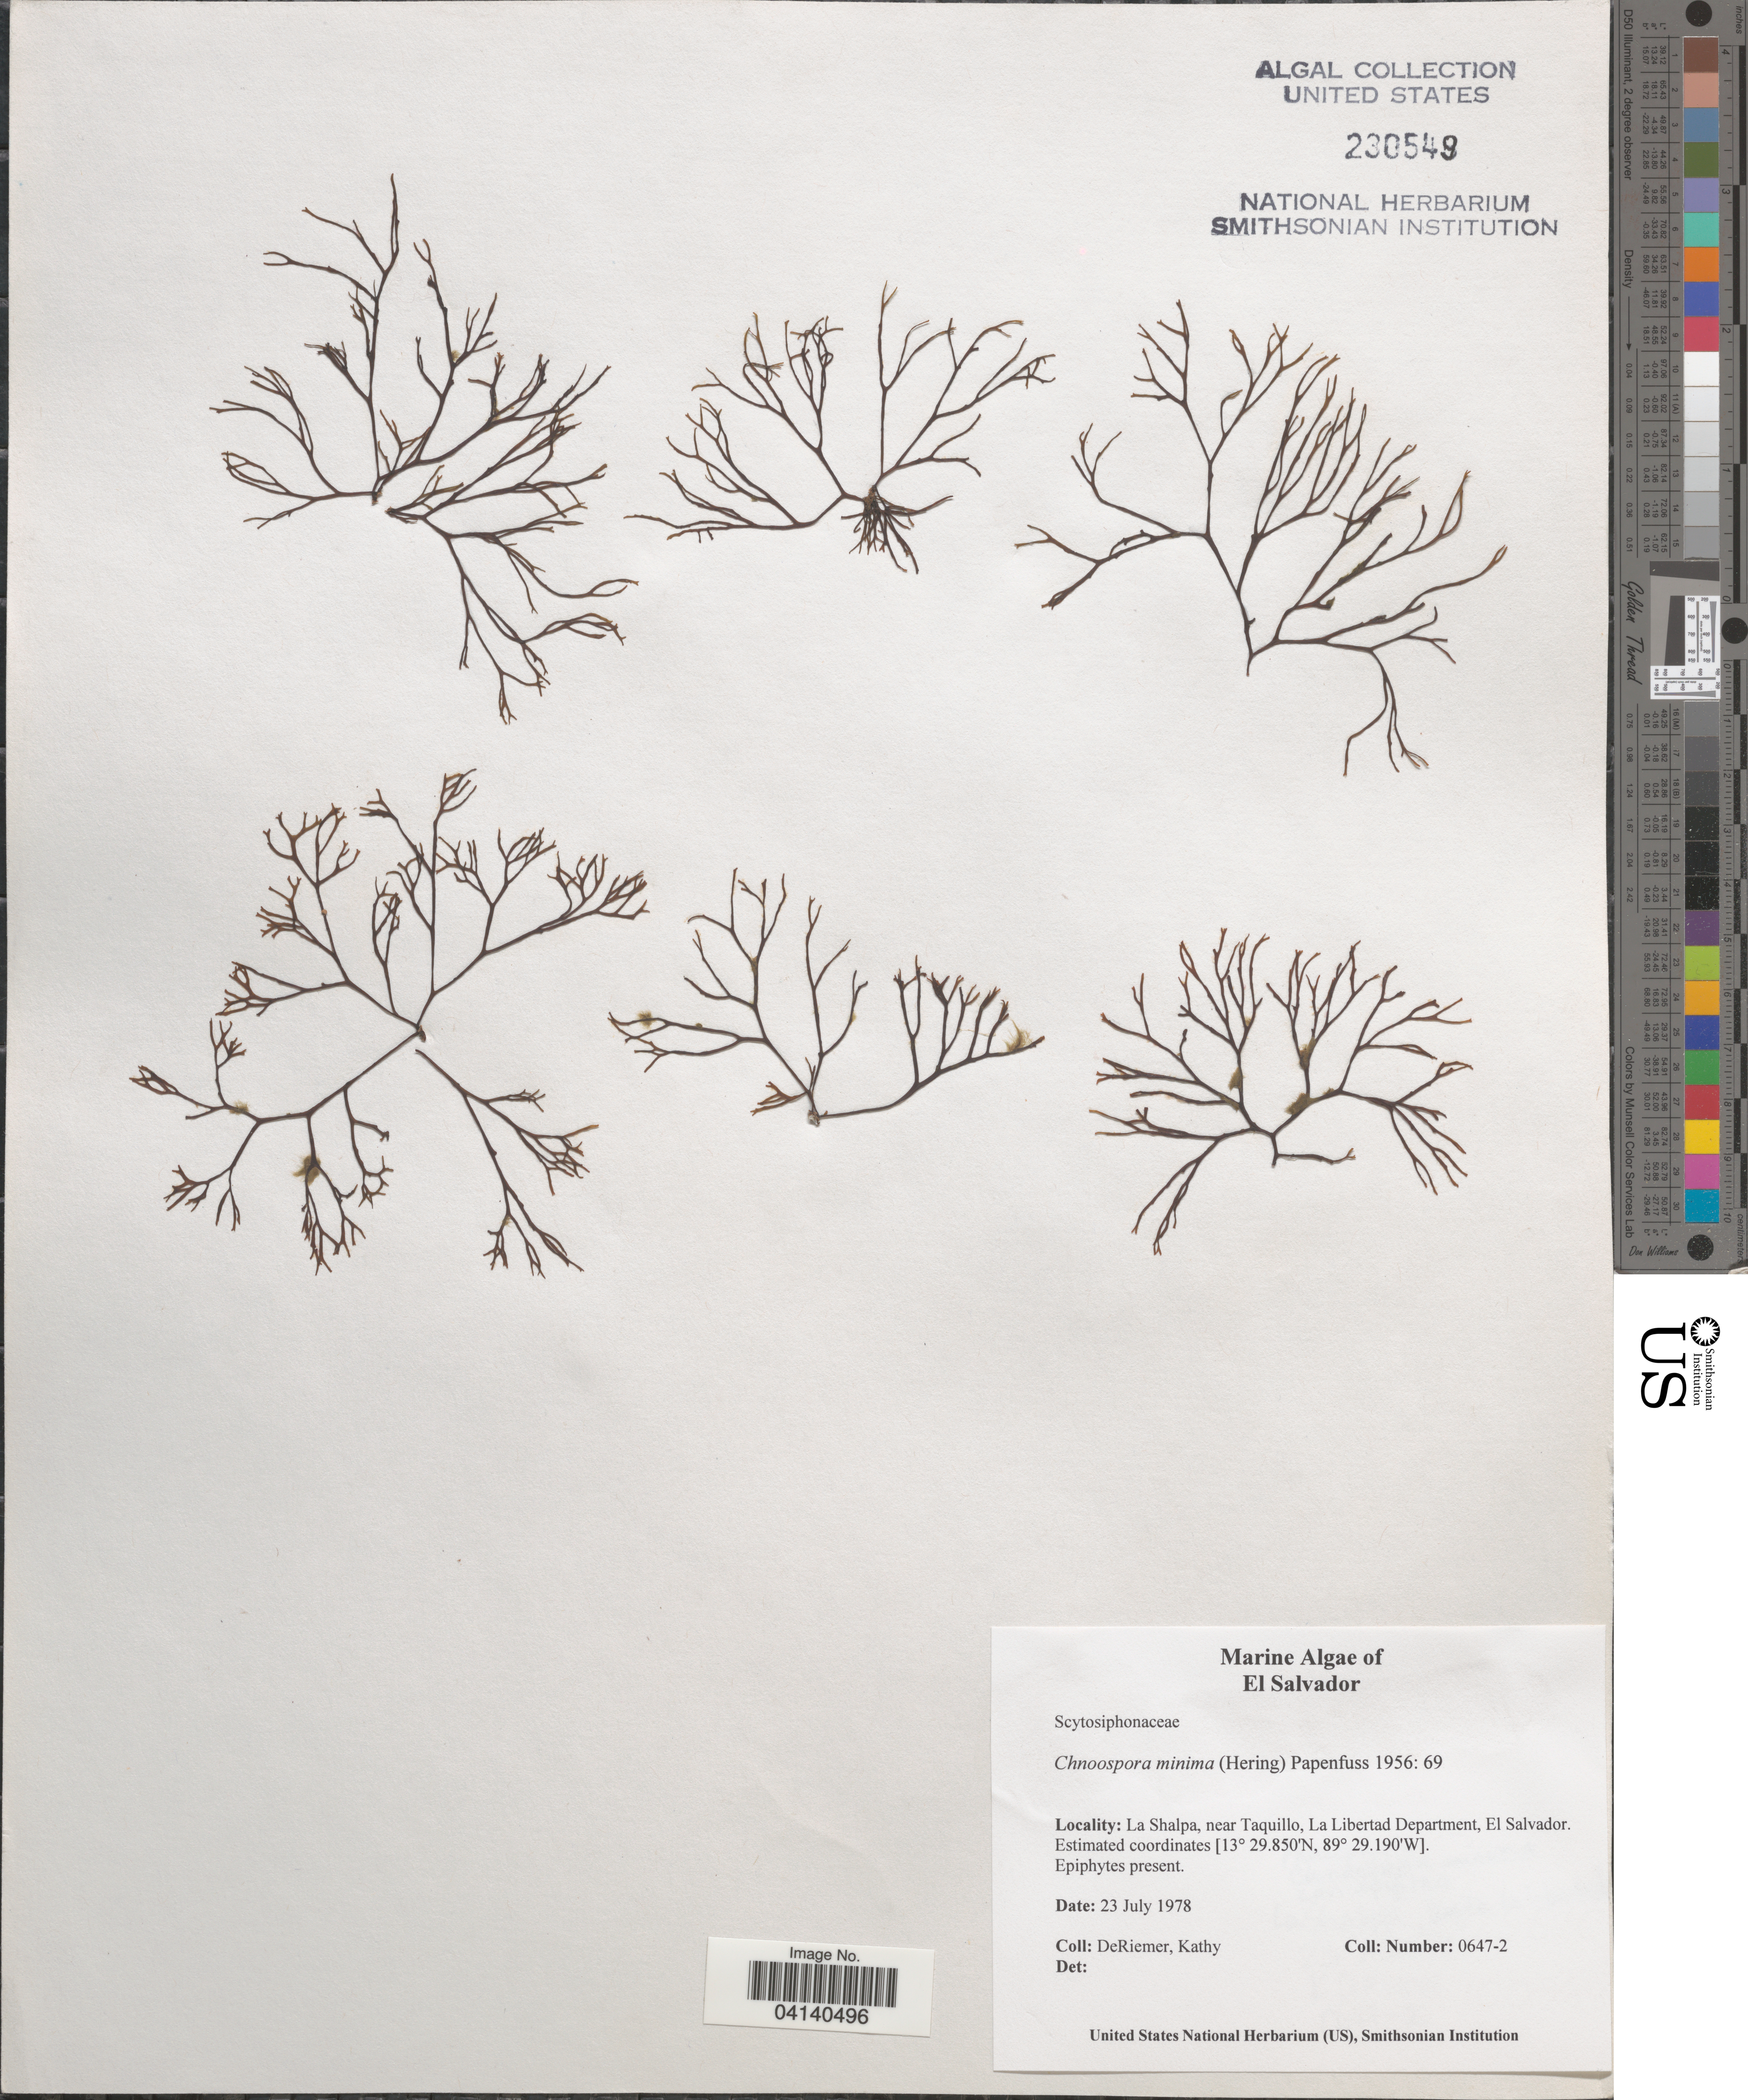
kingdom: Chromista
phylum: Ochrophyta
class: Phaeophyceae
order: Scytosiphonales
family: Scytosiphonaceae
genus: Chnoospora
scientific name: Chnoospora minima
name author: (Hering) Papenf.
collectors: K. DeRiemer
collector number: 0647-2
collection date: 1978-07-23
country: El Salvador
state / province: La Libertad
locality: La Shalpa, near Taquillo, La Libertad Department.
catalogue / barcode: US 230549